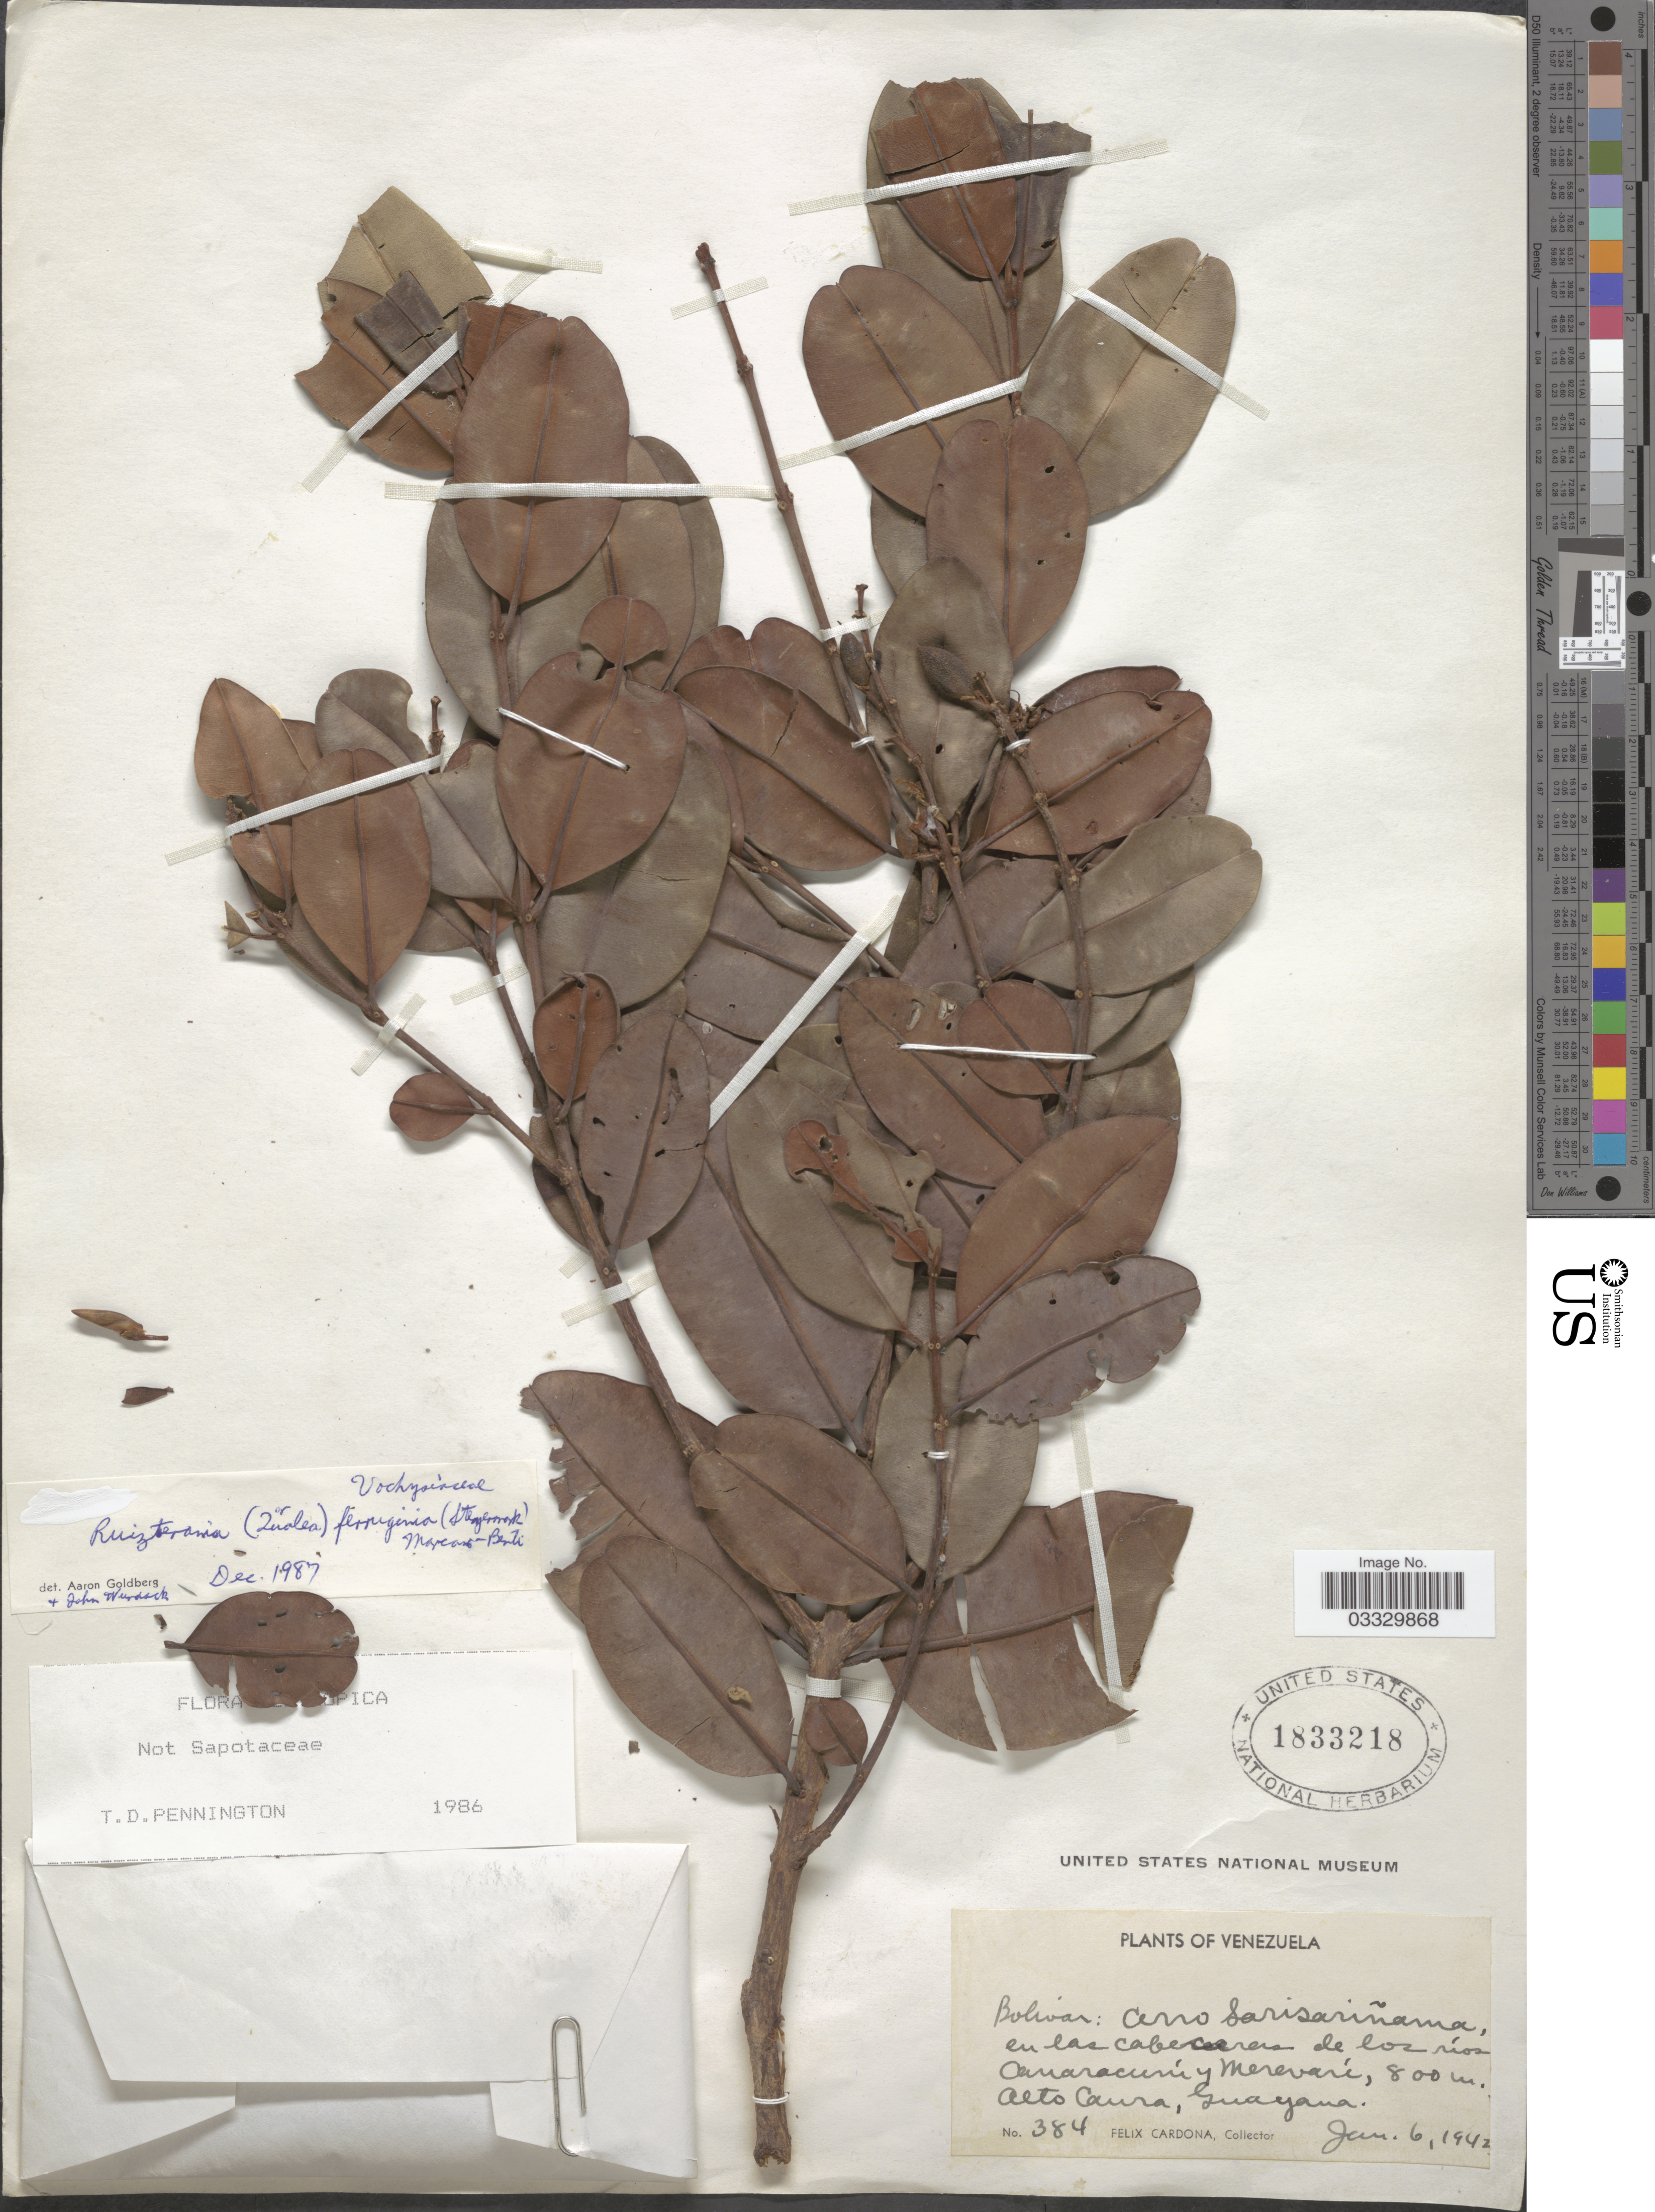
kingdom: Plantae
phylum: Tracheophyta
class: Magnoliopsida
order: Myrtales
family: Vochysiaceae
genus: Ruizterania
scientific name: Ruizterania ferruginea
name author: (Steyerm.) Marc.-Berti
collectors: F. Cardona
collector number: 384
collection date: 1942-01-06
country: Venezuela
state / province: Bolivar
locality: Arro Sarisariñama, en las cabeceras de los ríos Canaracuni y Merevarí. Alto Caura, Guayana.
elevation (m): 800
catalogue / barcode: US 1833218